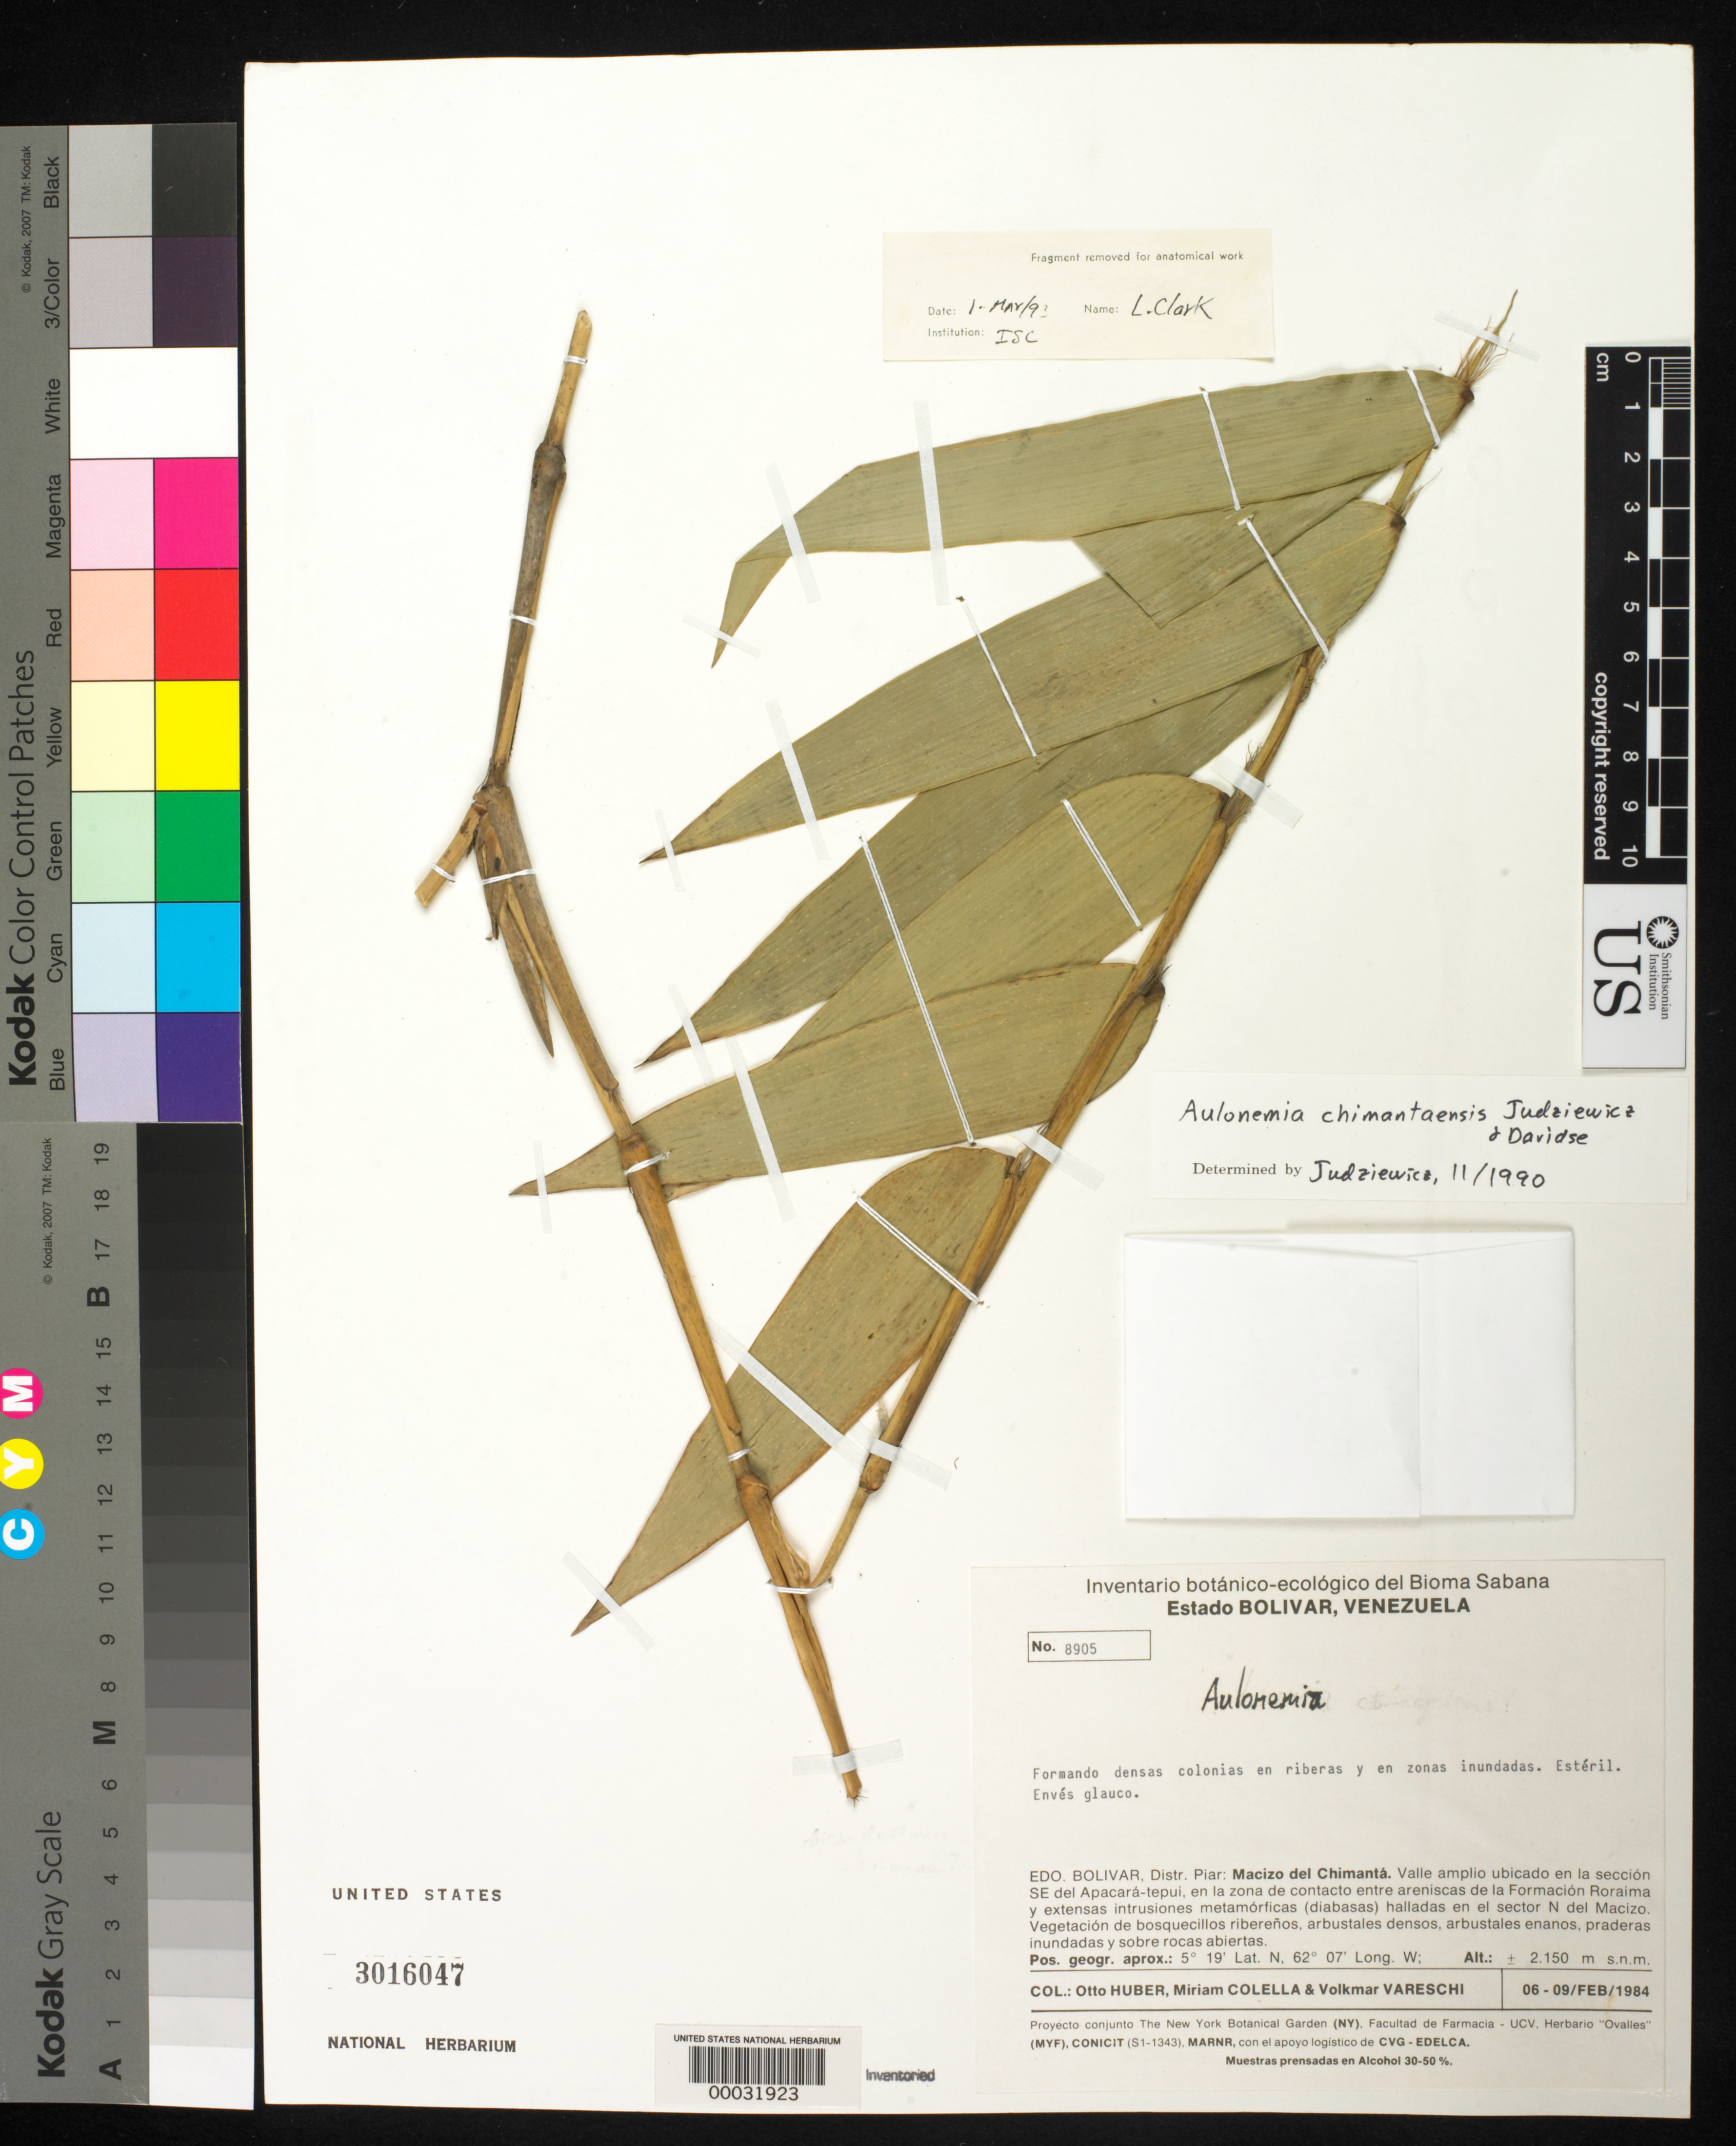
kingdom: Plantae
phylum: Tracheophyta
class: Liliopsida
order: Poales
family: Poaceae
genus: Aulonemia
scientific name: Aulonemia chimantaensis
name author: Judz. & Davidse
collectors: O. Huber, M. Colella & V. Vareschi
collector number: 8095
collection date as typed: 06 Feb 1984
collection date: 1984-02-06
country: Venezuela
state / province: Bolivar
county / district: Piar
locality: Macizo del chimanta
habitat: En riberas y en zonas inundadas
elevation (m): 2150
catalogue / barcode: US 3016047